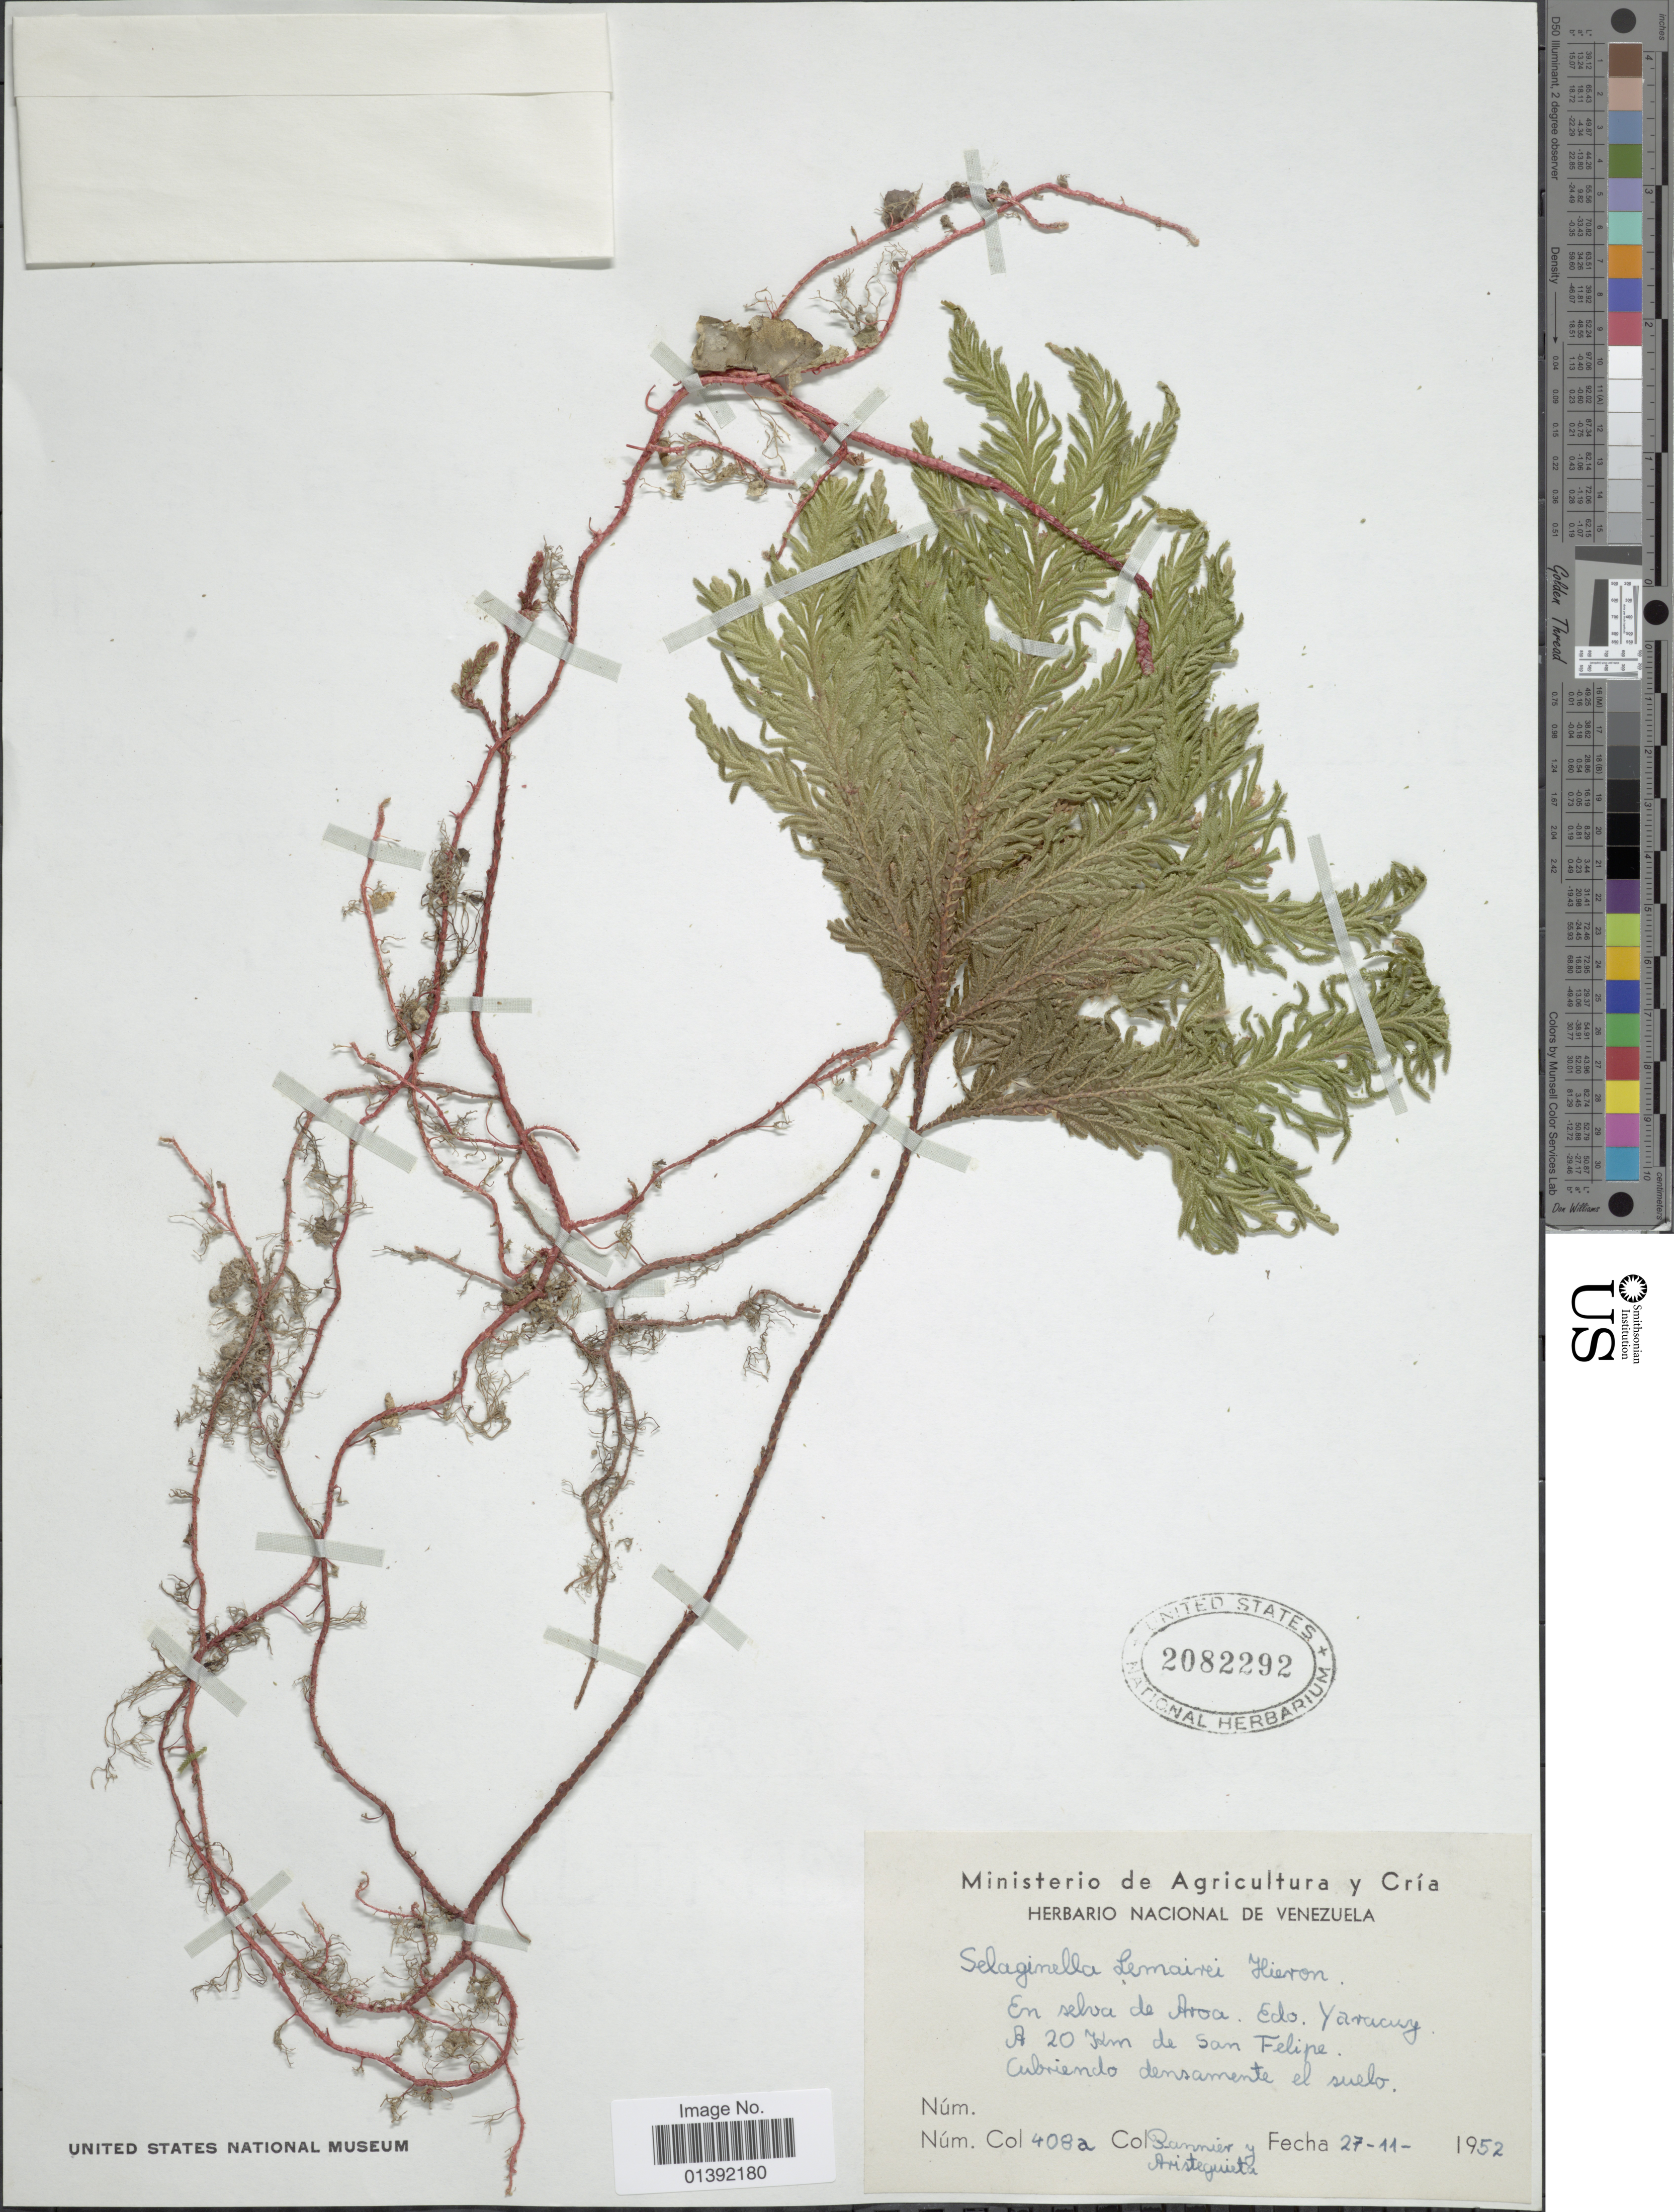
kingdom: Plantae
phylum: Tracheophyta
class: Lycopodiopsida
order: Selaginellales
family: Selaginellaceae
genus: Selaginella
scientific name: Selaginella umbrosa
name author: Lem. ex Hieron.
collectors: Pannier & -. Aristeguieta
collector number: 408a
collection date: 1952-11-27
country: Venezuela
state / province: Yaracuy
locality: En selva de Aroa, a 20 km de San Felipe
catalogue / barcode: US 2082292